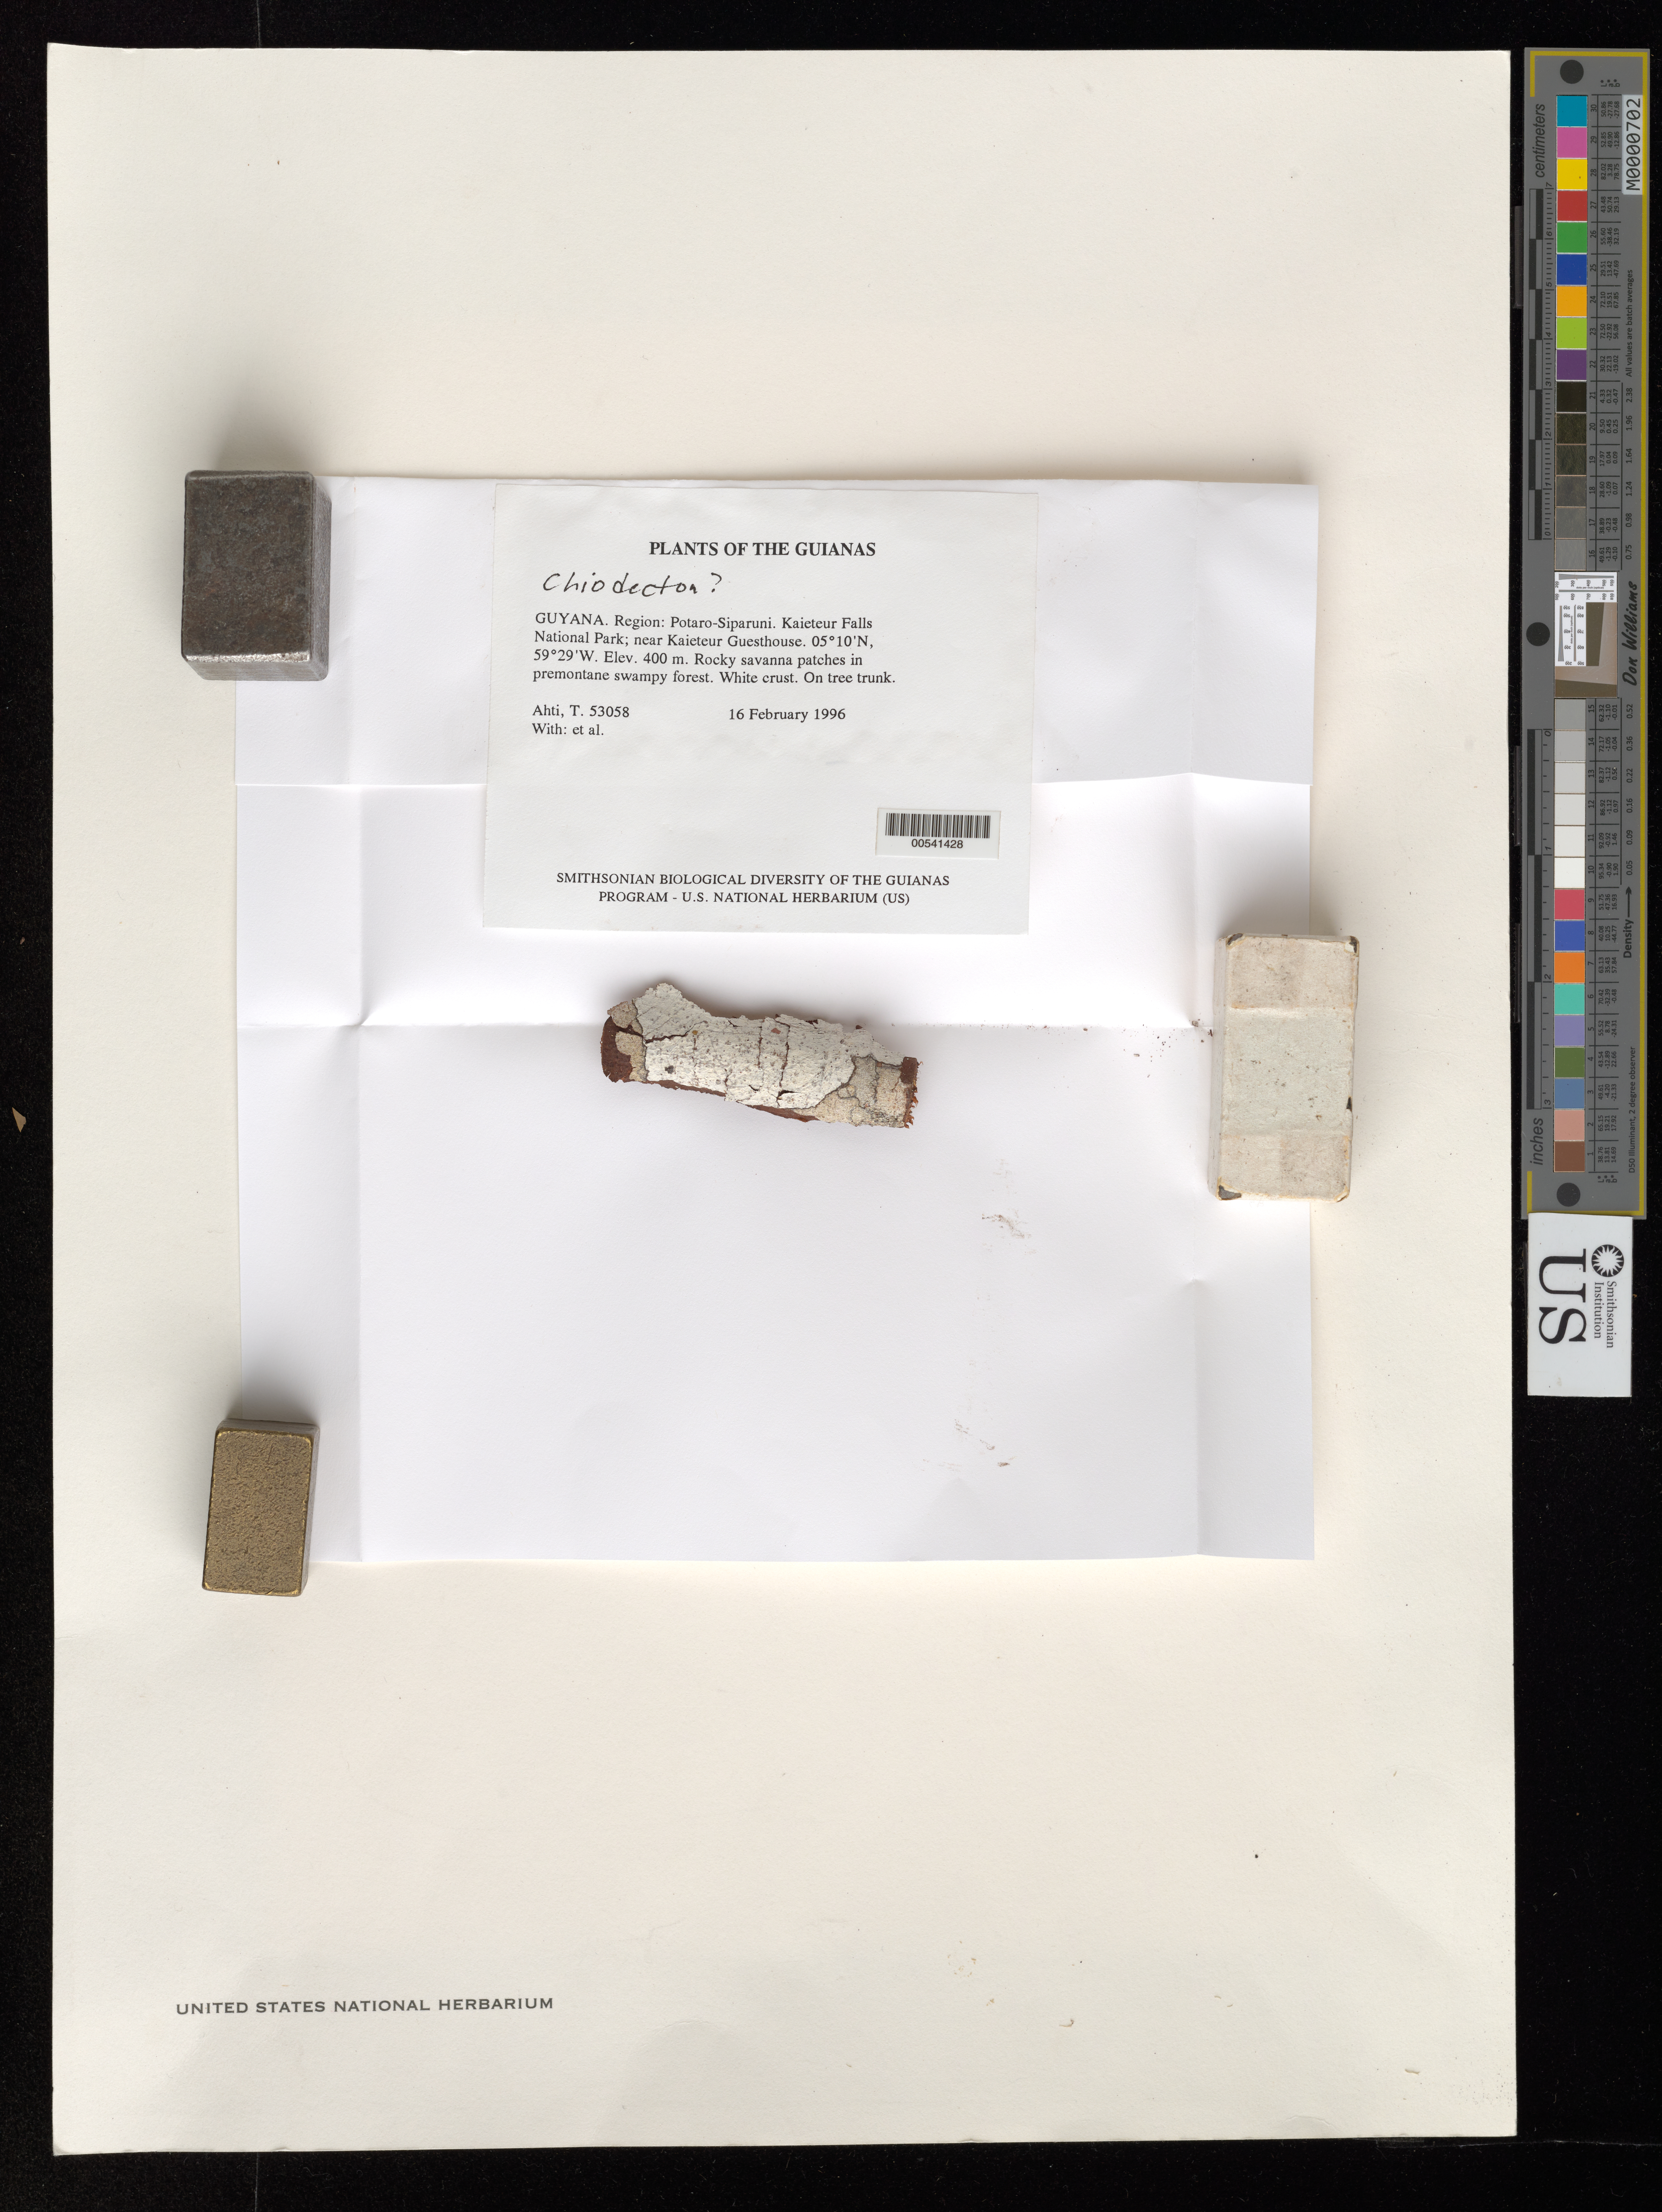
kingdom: Fungi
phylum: Ascomycota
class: Arthoniomycetes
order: Arthoniales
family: Roccellaceae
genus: Chiodecton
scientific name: Chiodecton sp.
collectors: T. T. Ahti et al.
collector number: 53058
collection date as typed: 16 February 1996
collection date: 1996-02-16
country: Guyana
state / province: Potaro-Siparuni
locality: Kaieteur Falls National Park; near Kaieteur Guesthouse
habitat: Rocky savanna patches in premontane swampy forest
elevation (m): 400